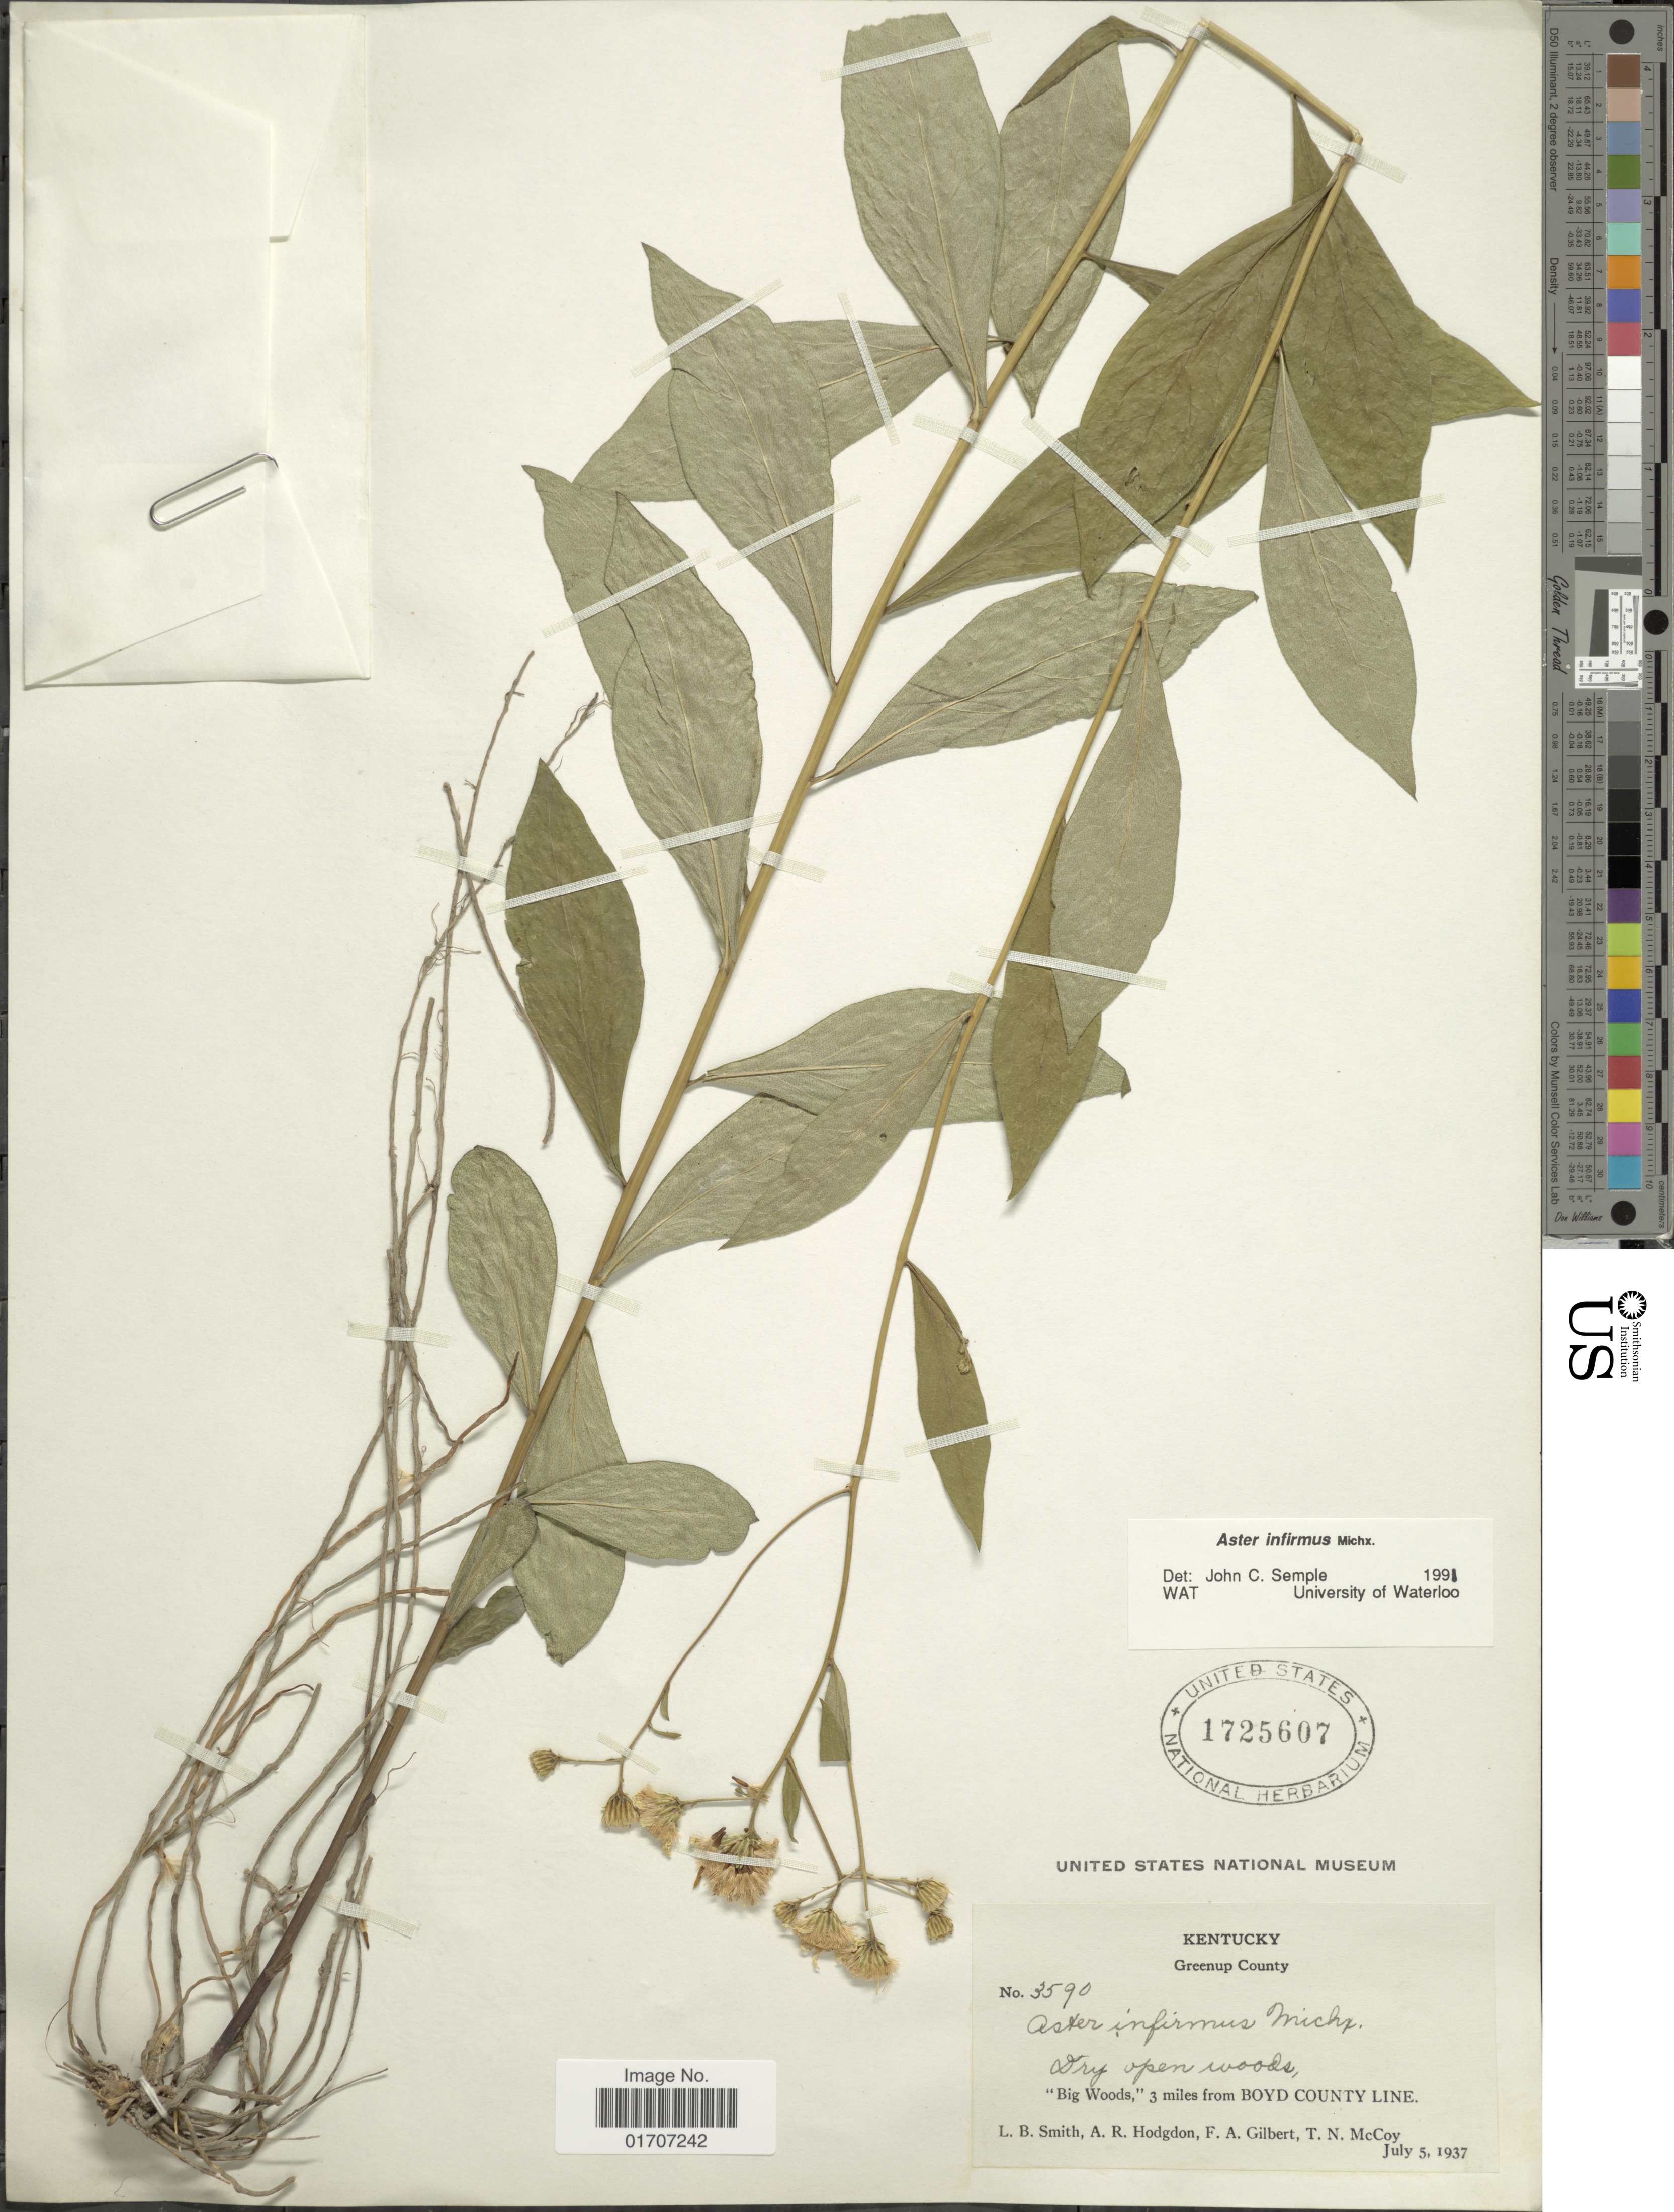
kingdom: Plantae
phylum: Tracheophyta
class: Magnoliopsida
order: Asterales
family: Asteraceae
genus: Doellingeria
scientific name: Doellingeria infirma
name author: (Michx.) Greene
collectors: L. Smith, A. R. Hodgdon, F. A. Gilbert & T. N. McCoy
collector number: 3590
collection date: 1937-07-05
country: United States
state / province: Kentucky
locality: Greenup County, "Big Woods", 3 miles from Boyd County Line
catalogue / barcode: US 1725607